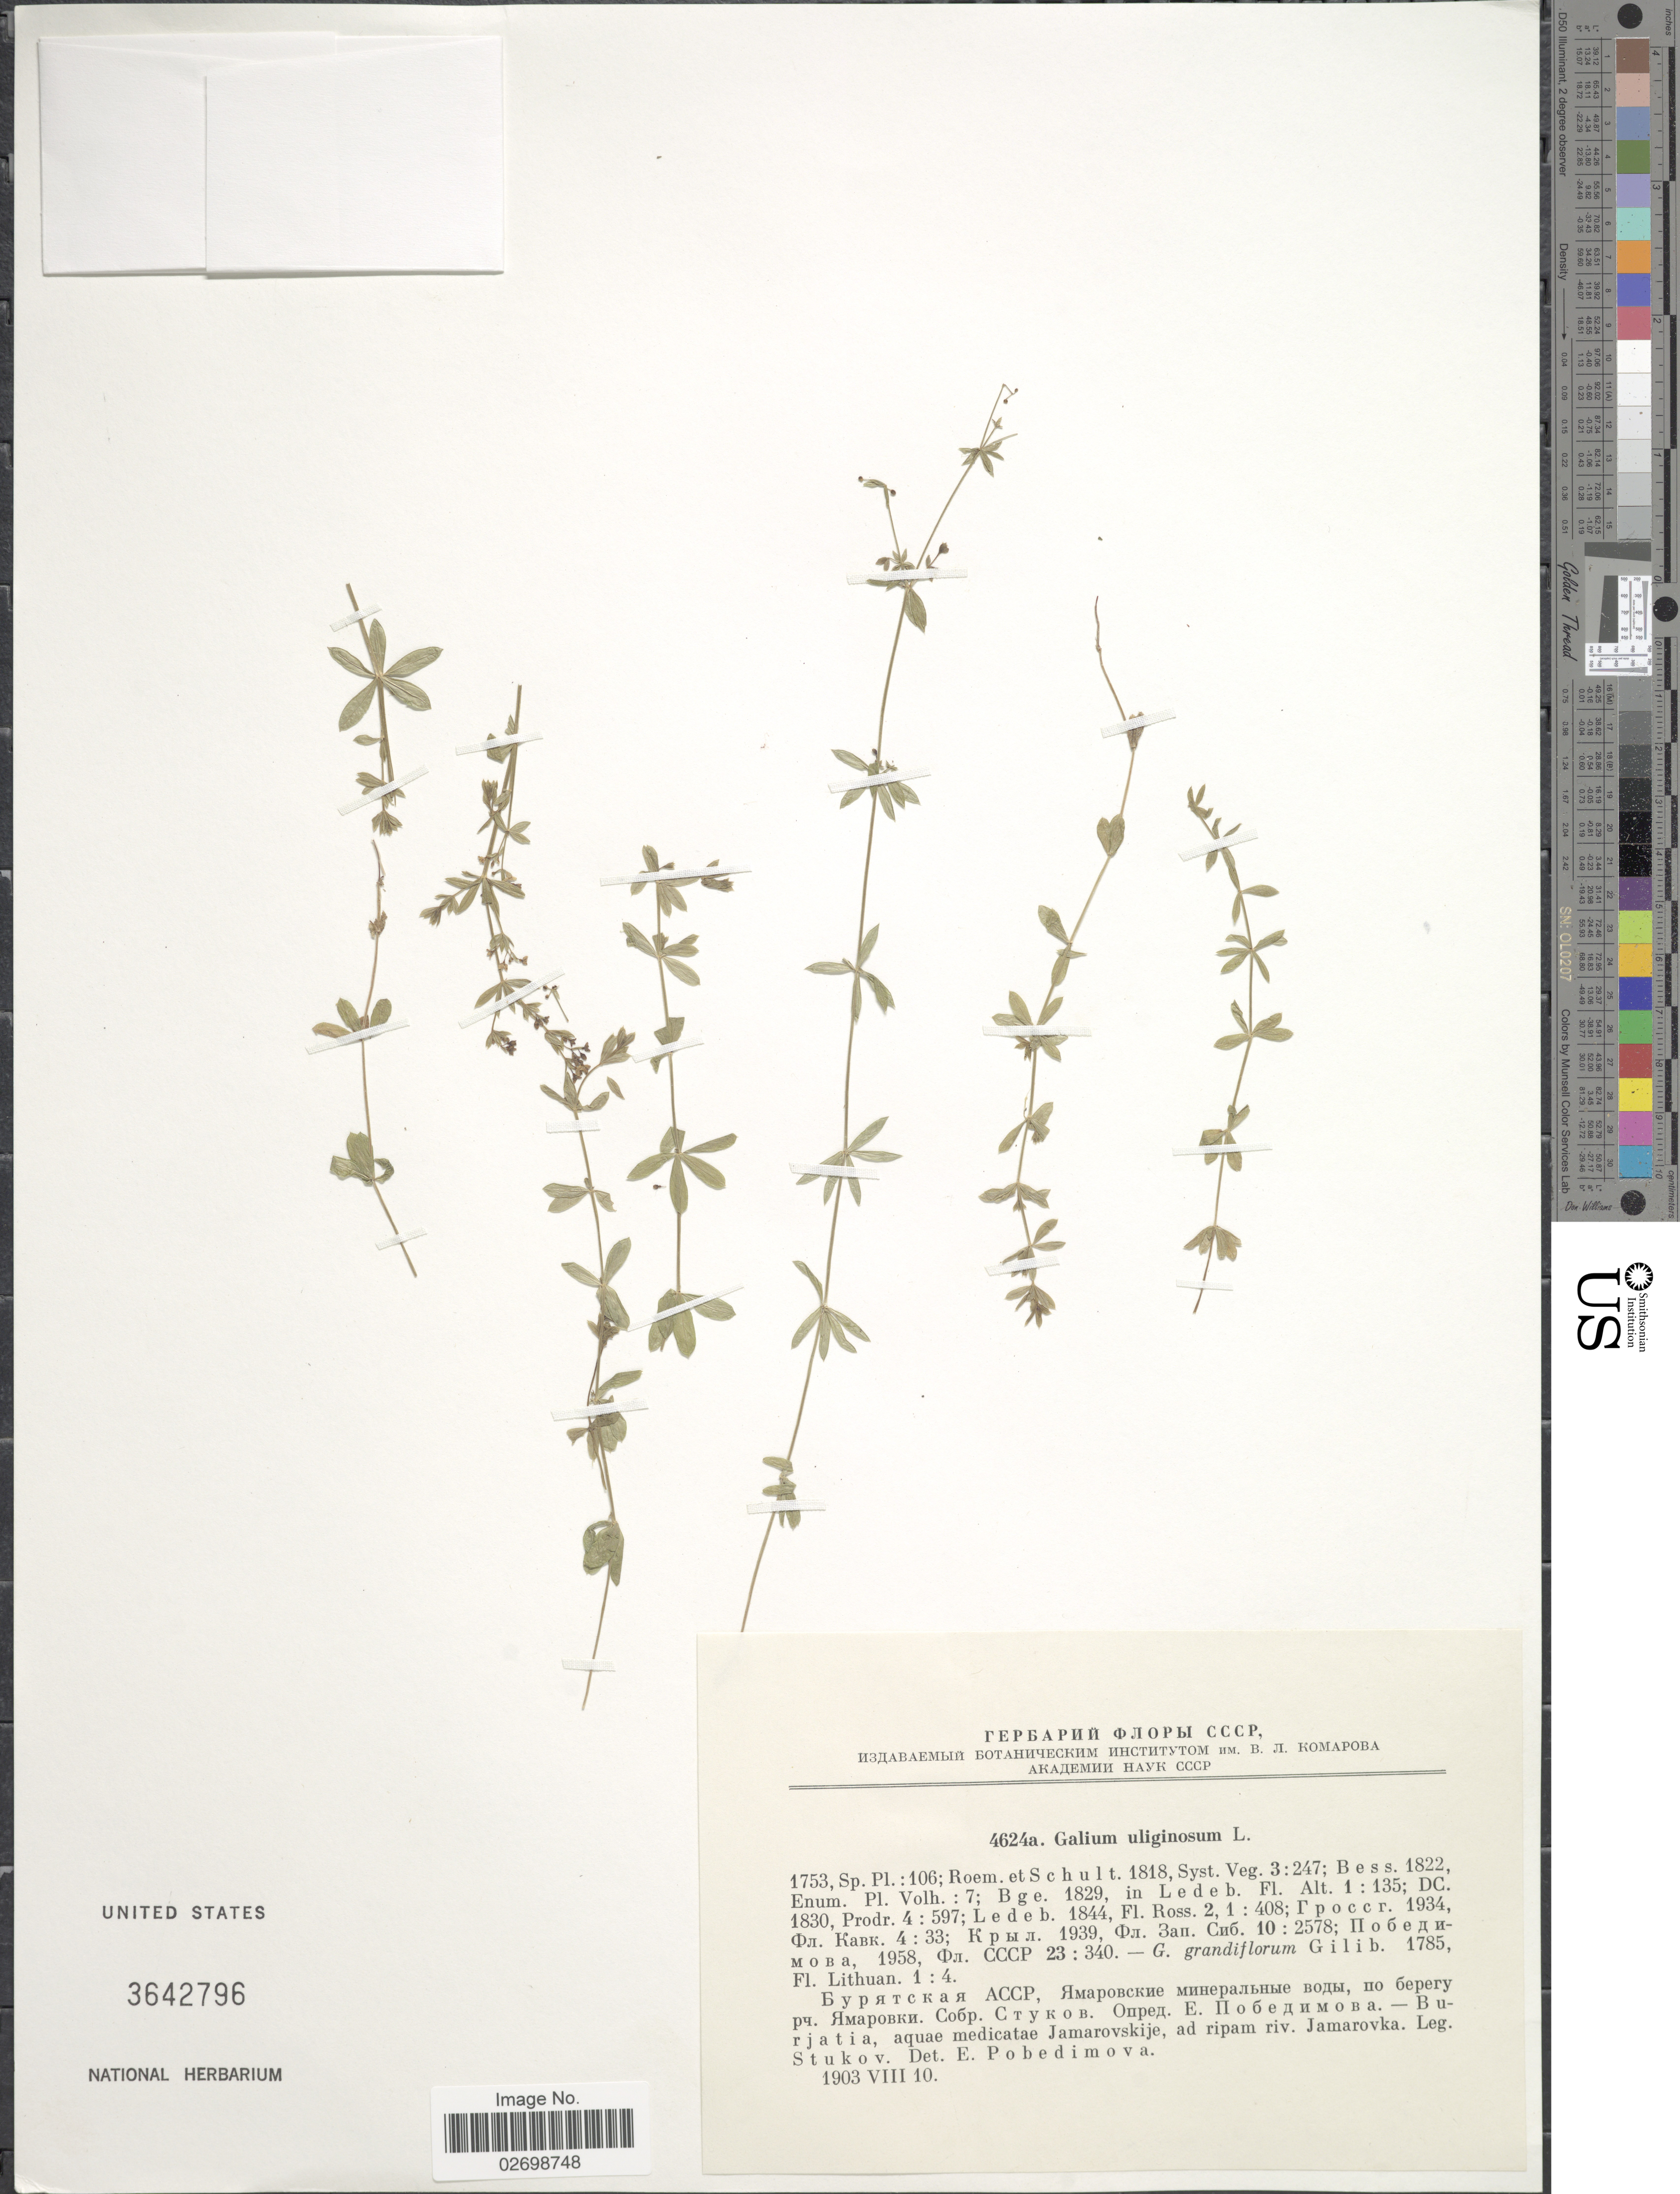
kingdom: Plantae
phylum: Tracheophyta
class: Magnoliopsida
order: Gentianales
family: Rubiaceae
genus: Galium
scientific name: Galium uliginosum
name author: L.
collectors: G. Stukov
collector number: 4624a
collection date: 1903-08-10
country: Russian Federation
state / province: Zabaykalsky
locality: Burjatia, aquae medicatae Jamarovskije, ad ripam riv. Jamarovka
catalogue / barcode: US 3642796